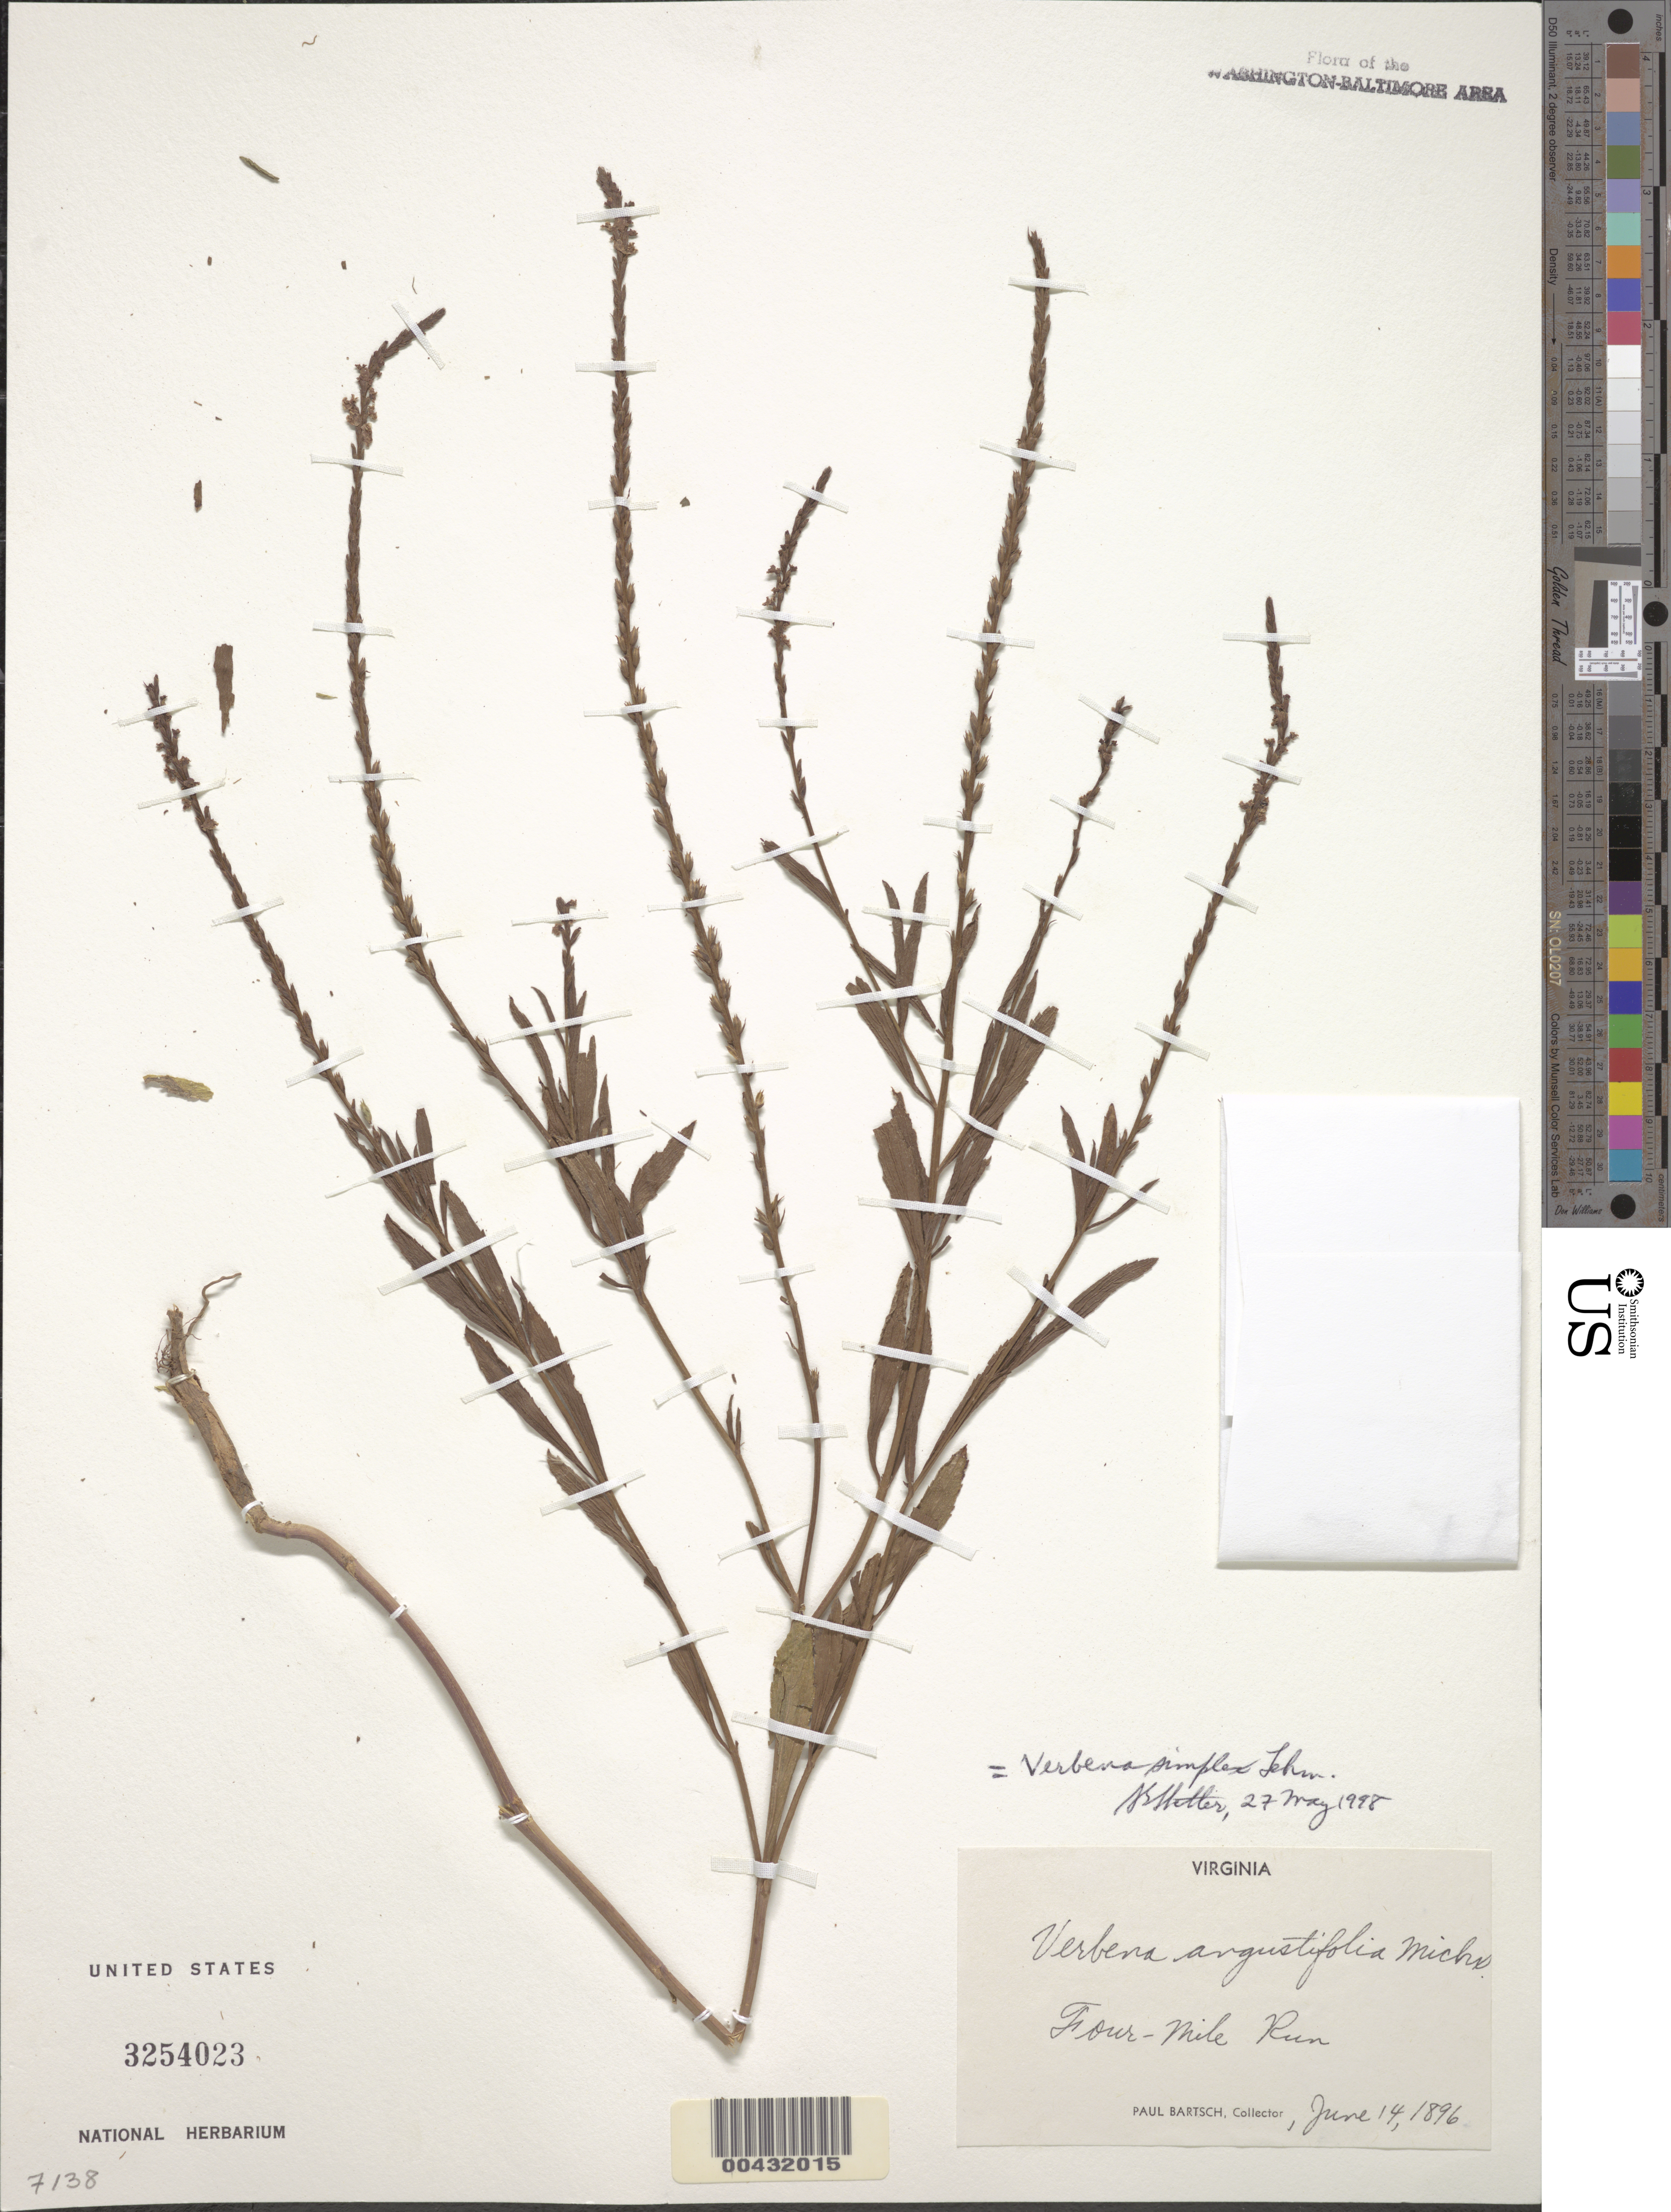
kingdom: Plantae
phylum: Tracheophyta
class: Magnoliopsida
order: Lamiales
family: Verbenaceae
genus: Verbena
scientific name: Verbena simplex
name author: F. Lehm.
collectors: P. Bartsch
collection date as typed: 14 Jun 1896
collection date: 1896-06-14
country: United States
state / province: Virginia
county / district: Arlington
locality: Four Mile Run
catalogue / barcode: US 3254023